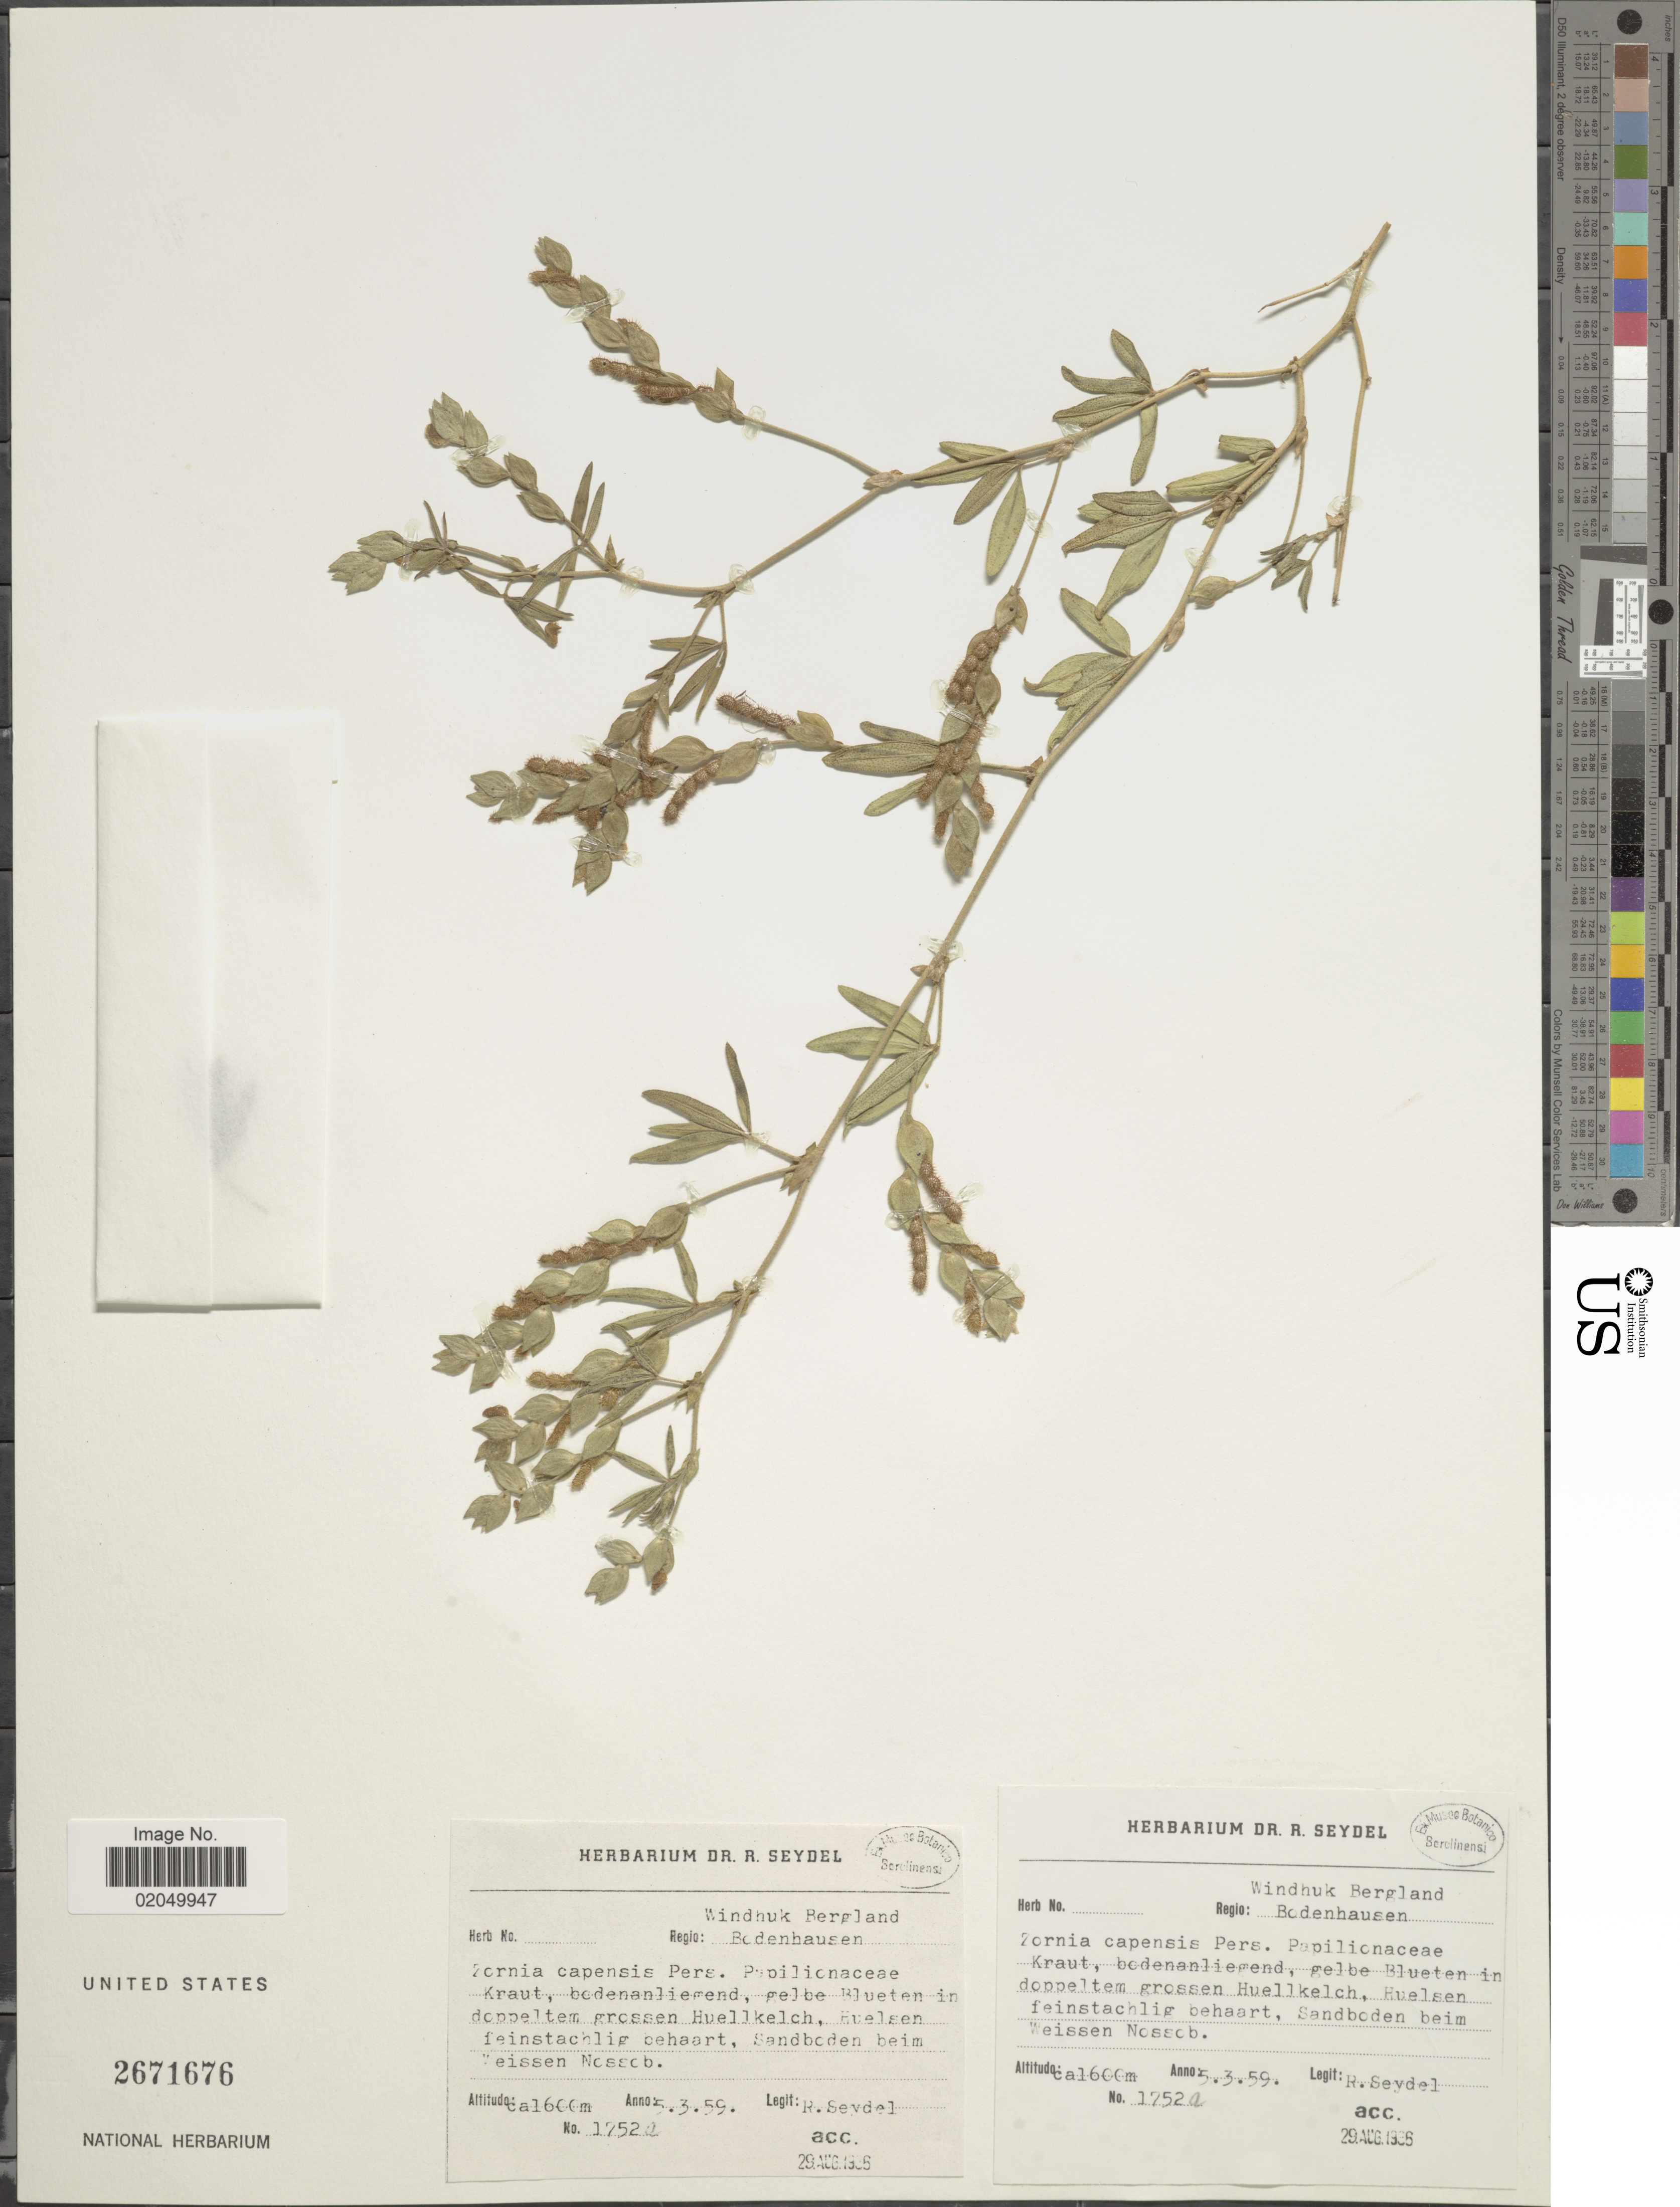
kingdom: Plantae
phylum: Tracheophyta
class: Magnoliopsida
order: Fabales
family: Fabaceae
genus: Zornia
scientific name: Zornia capensis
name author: Pers.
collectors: R. Seydel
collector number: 1752a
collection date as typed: Transcribed d/m/y: 5/3/59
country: Namibia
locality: Windhuk Bergland, Bodenhausen, Weissen Nossob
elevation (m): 1600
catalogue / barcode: US 2671676